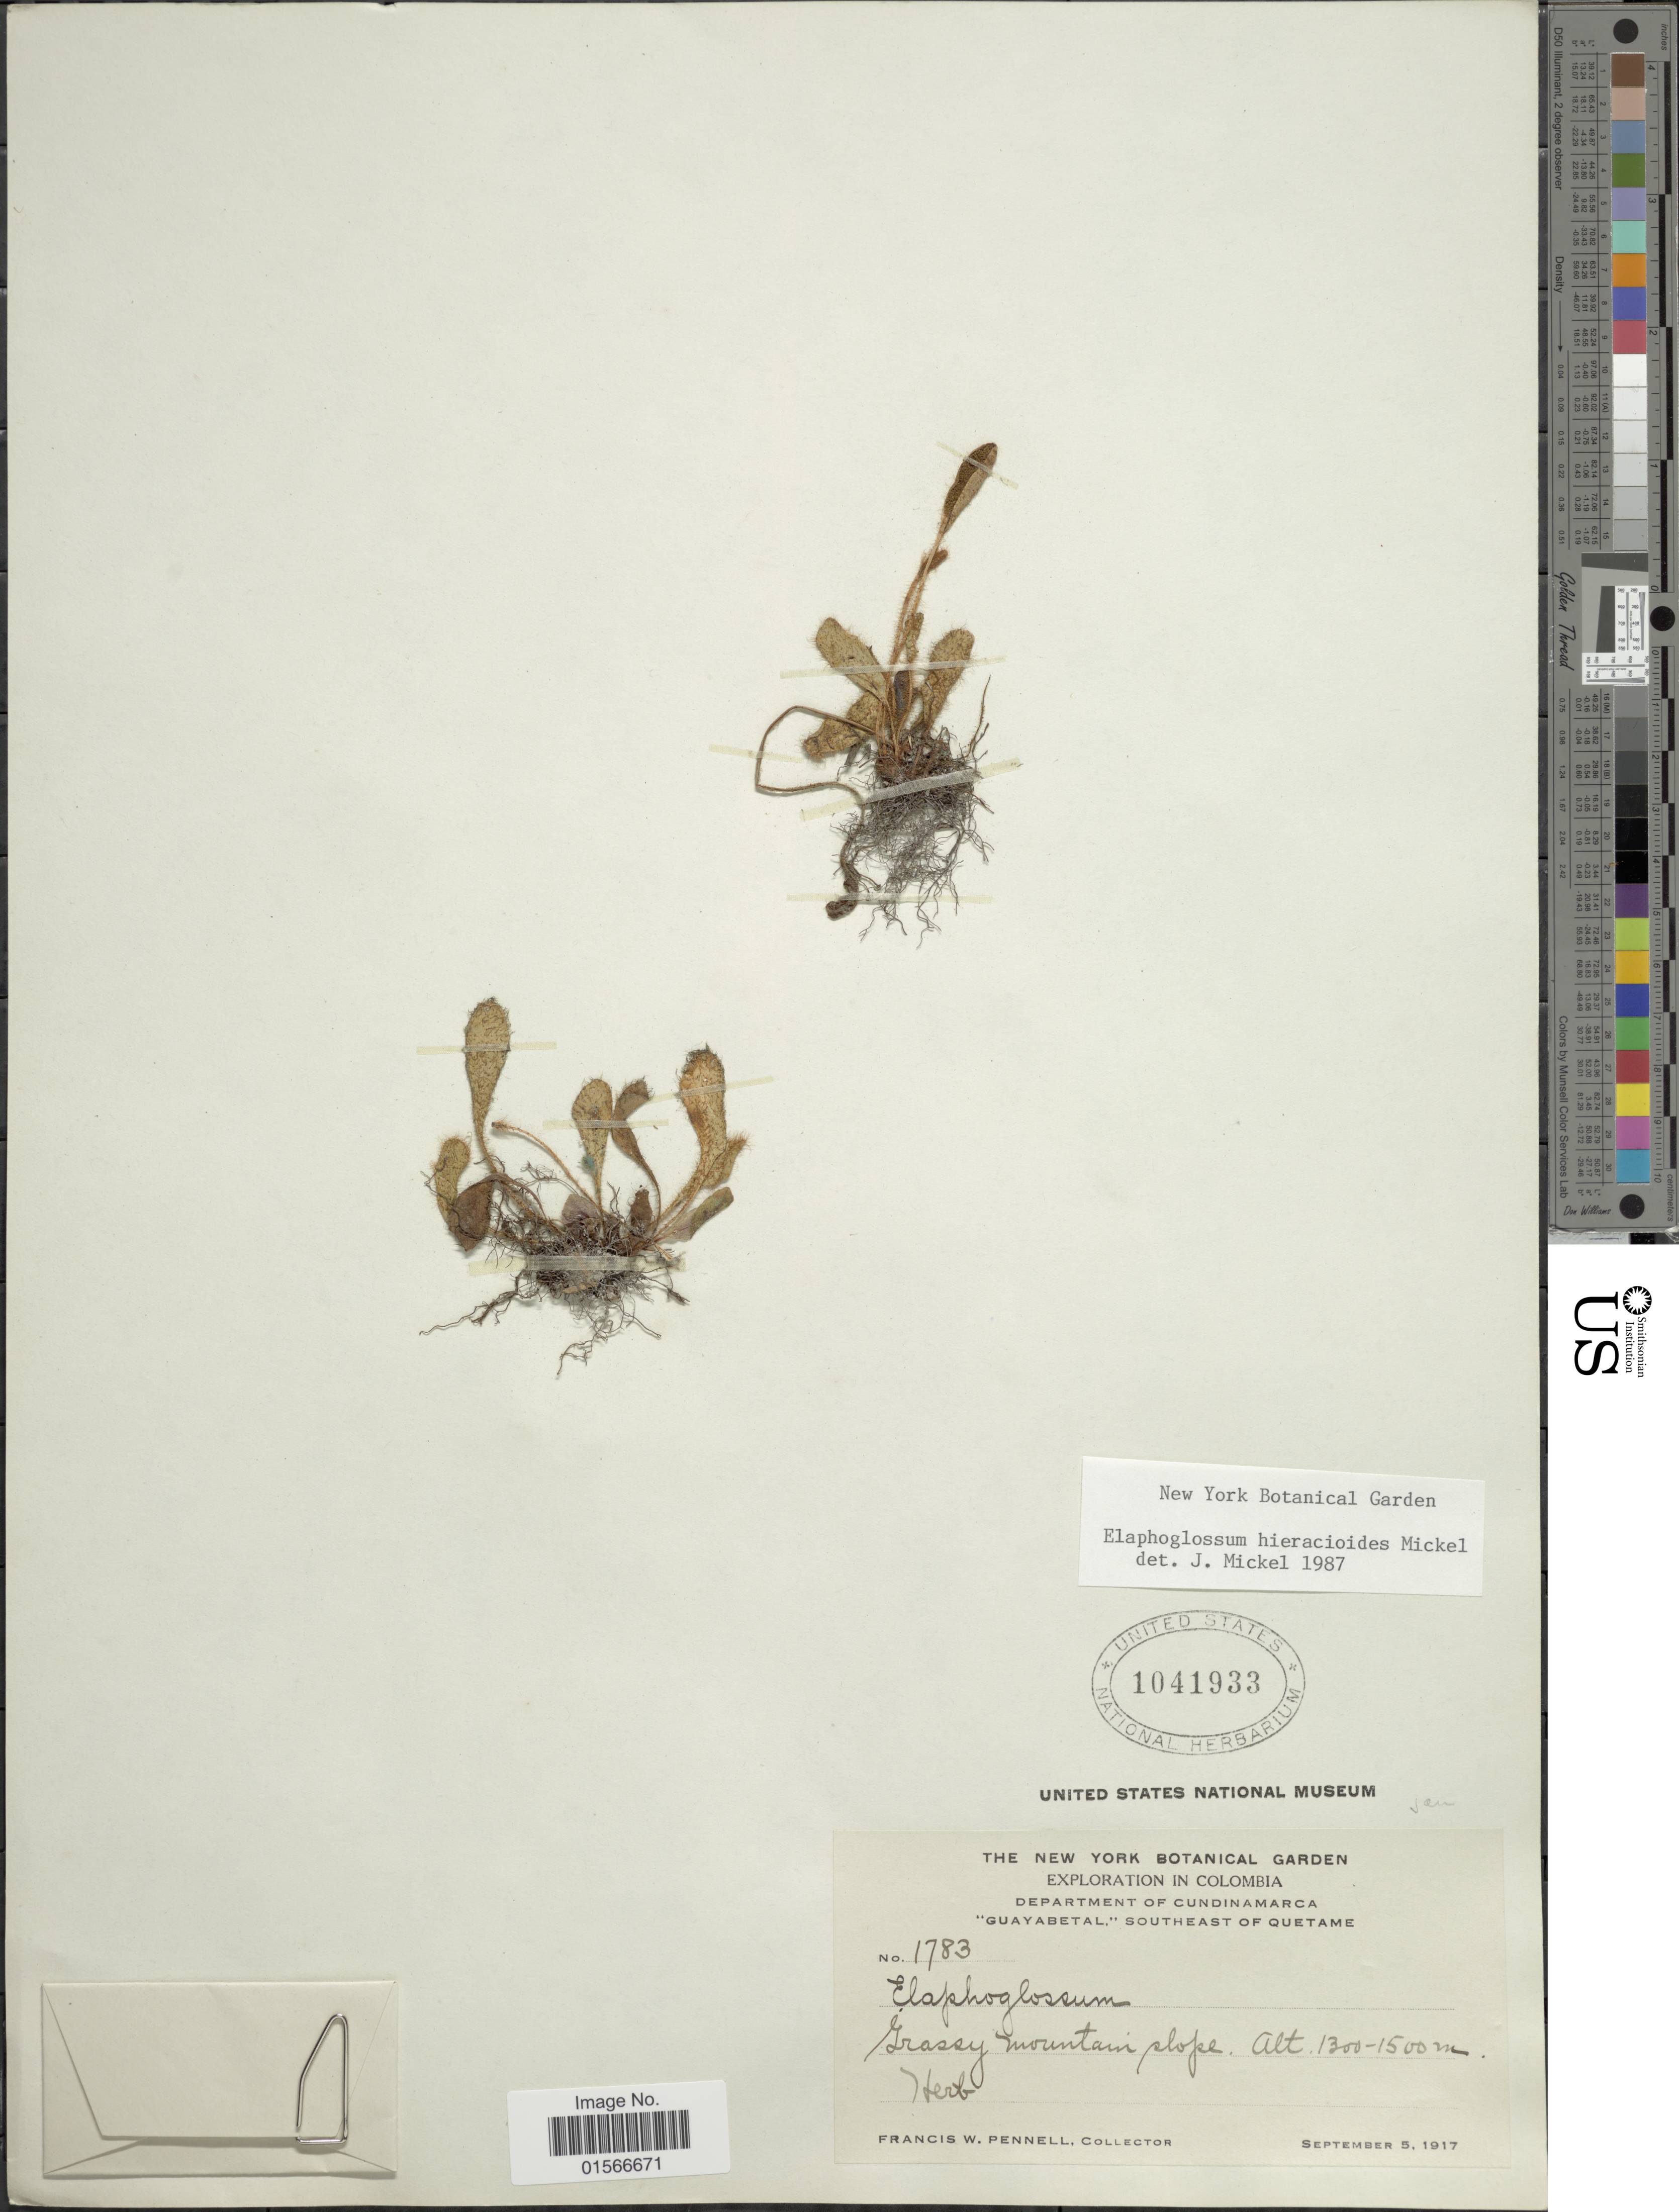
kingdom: Plantae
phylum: Tracheophyta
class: Polypodiopsida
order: Polypodiales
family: Dryopteridaceae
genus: Elaphoglossum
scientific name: Elaphoglossum hieracioides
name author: Mickel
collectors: F. W. Pennell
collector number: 1783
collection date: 1917-09-05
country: Colombia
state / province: Cundinamarca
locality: Department of Cundinamarca 'Guayabetal', southeast of Quetame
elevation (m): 1300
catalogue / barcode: US 1041933